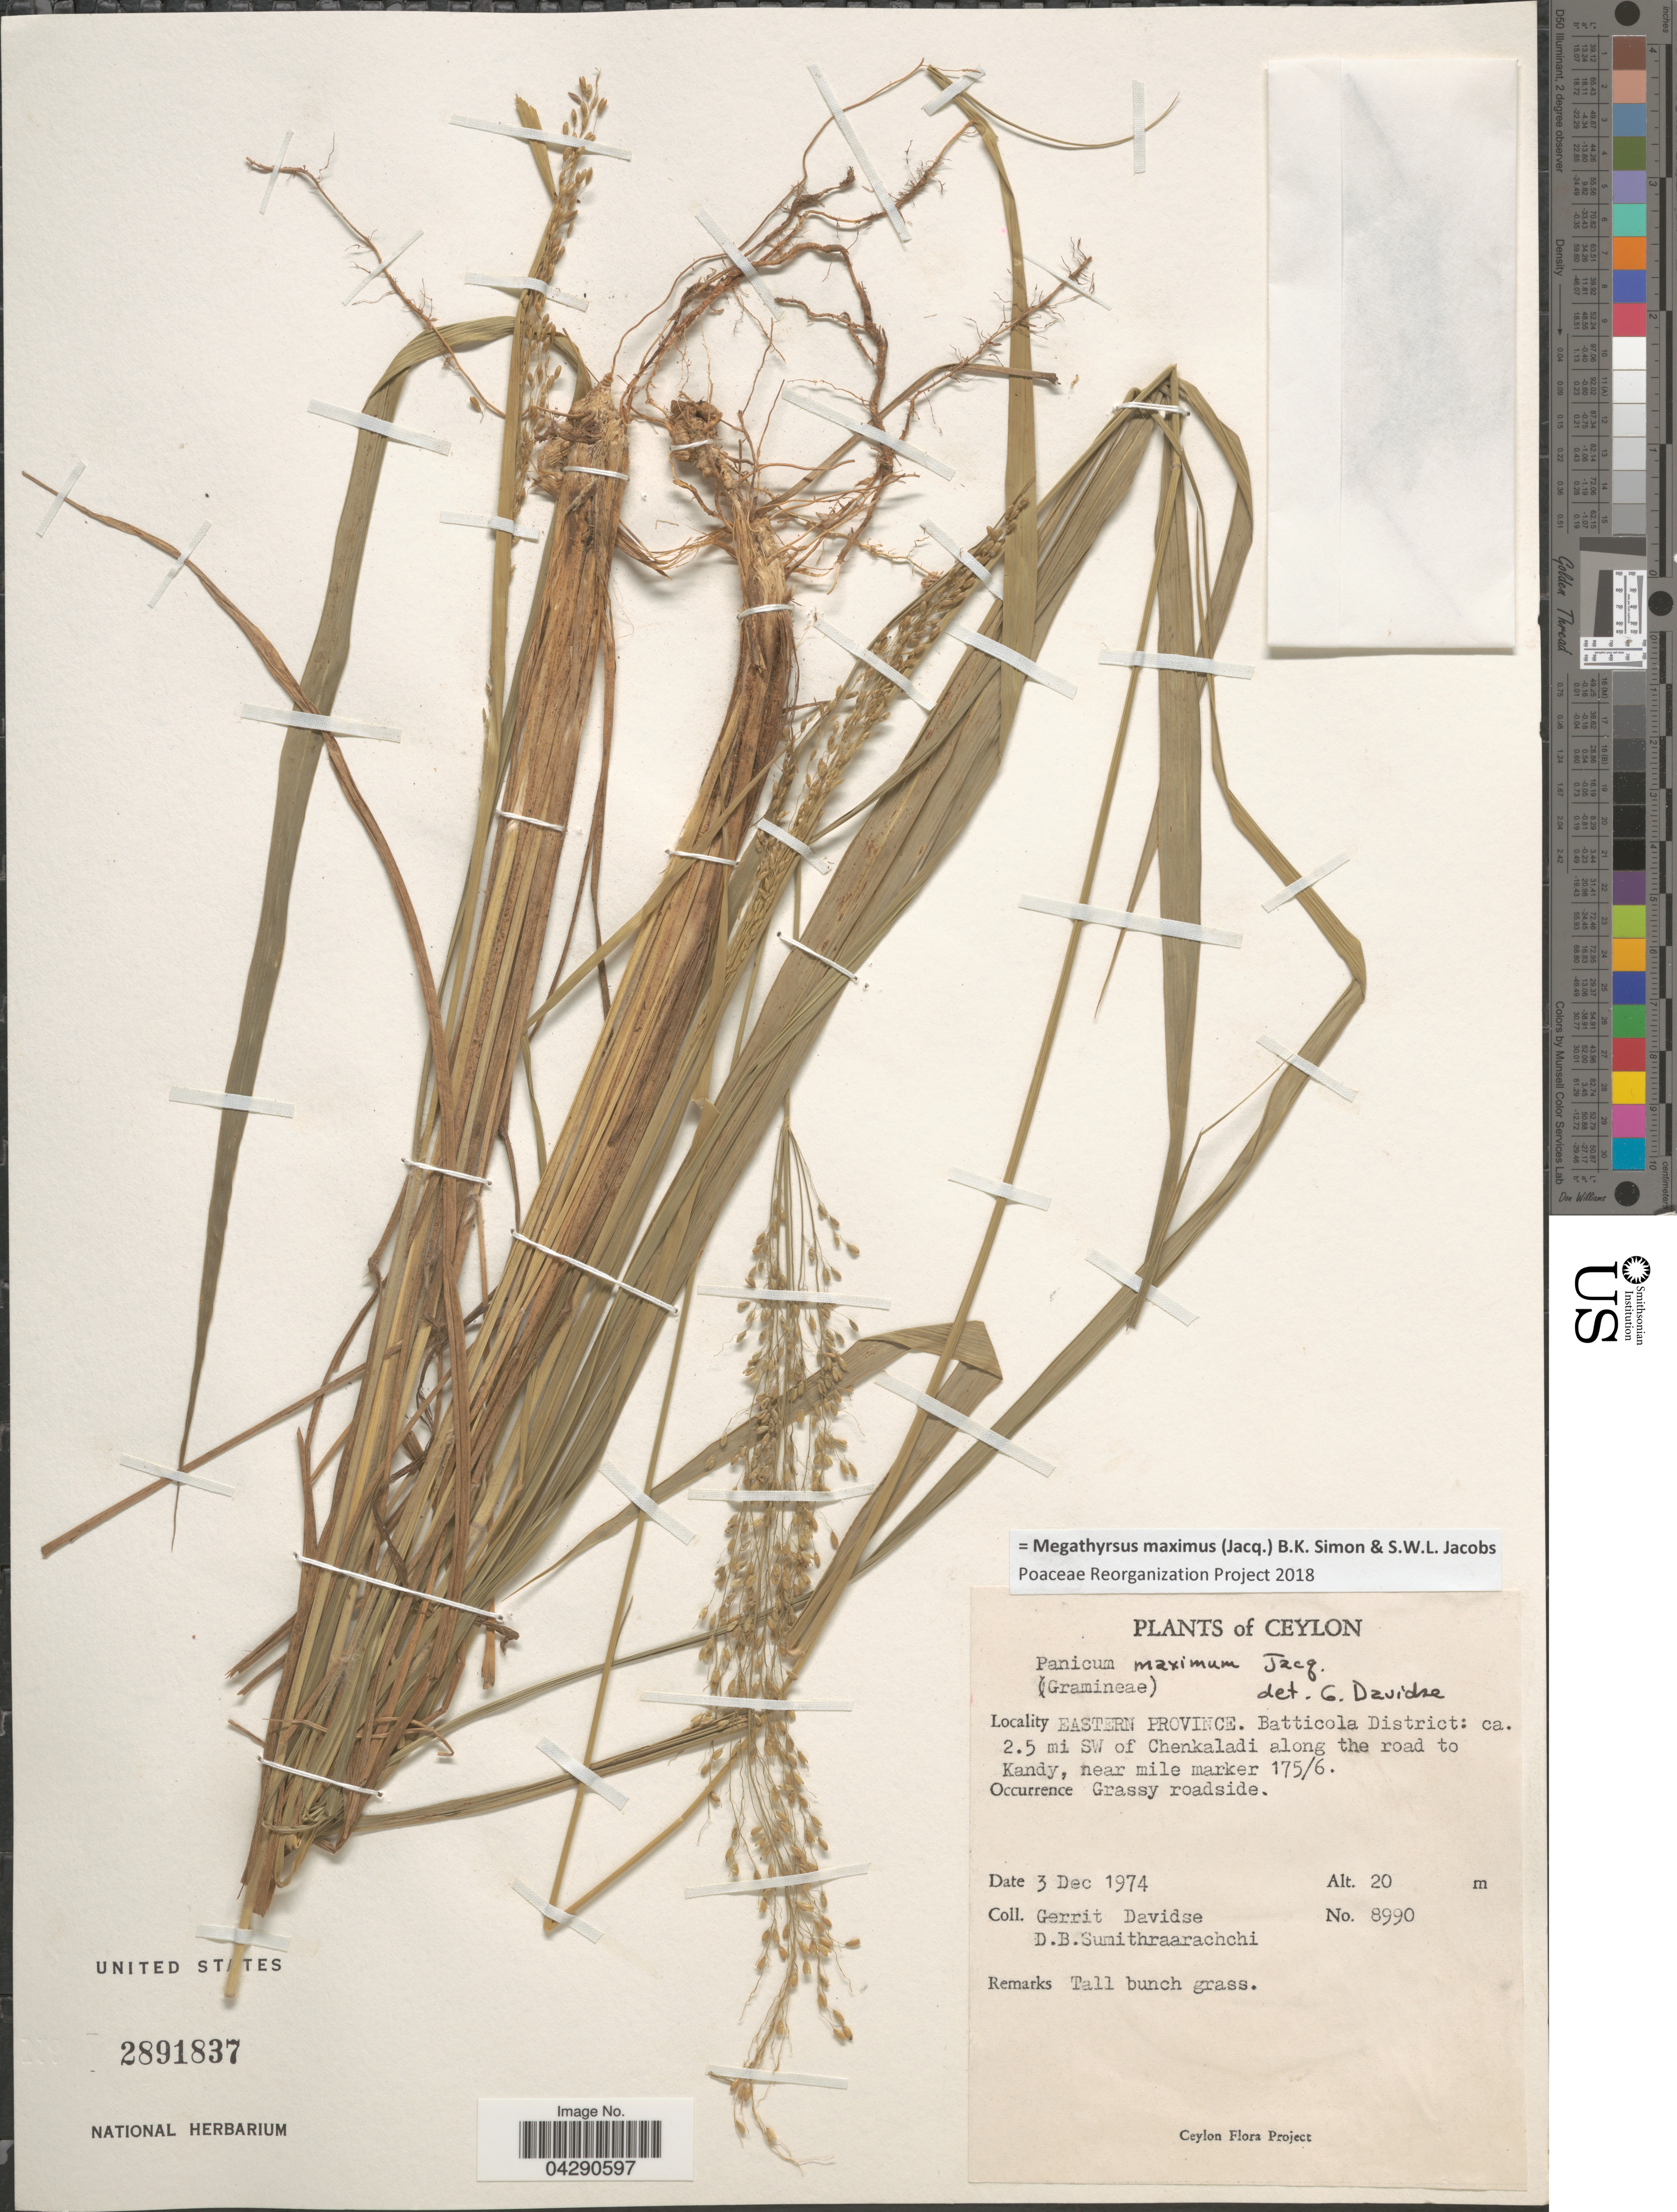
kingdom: Plantae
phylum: Tracheophyta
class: Liliopsida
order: Poales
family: Poaceae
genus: Megathyrsus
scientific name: Megathyrsus maximus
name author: (Jacq.) B.K. Simon & S.W.L. Jacobs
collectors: G. Davidse & D. B. Sumithraarachchi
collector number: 8990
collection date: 1974-12-03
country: Sri Lanka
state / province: Eastern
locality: Ceylon. Batticola District: ca. 2.5 mi SW of Chenkaladi along the road to Kandy, near mile marker 175/6.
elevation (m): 20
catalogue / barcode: US 2891837